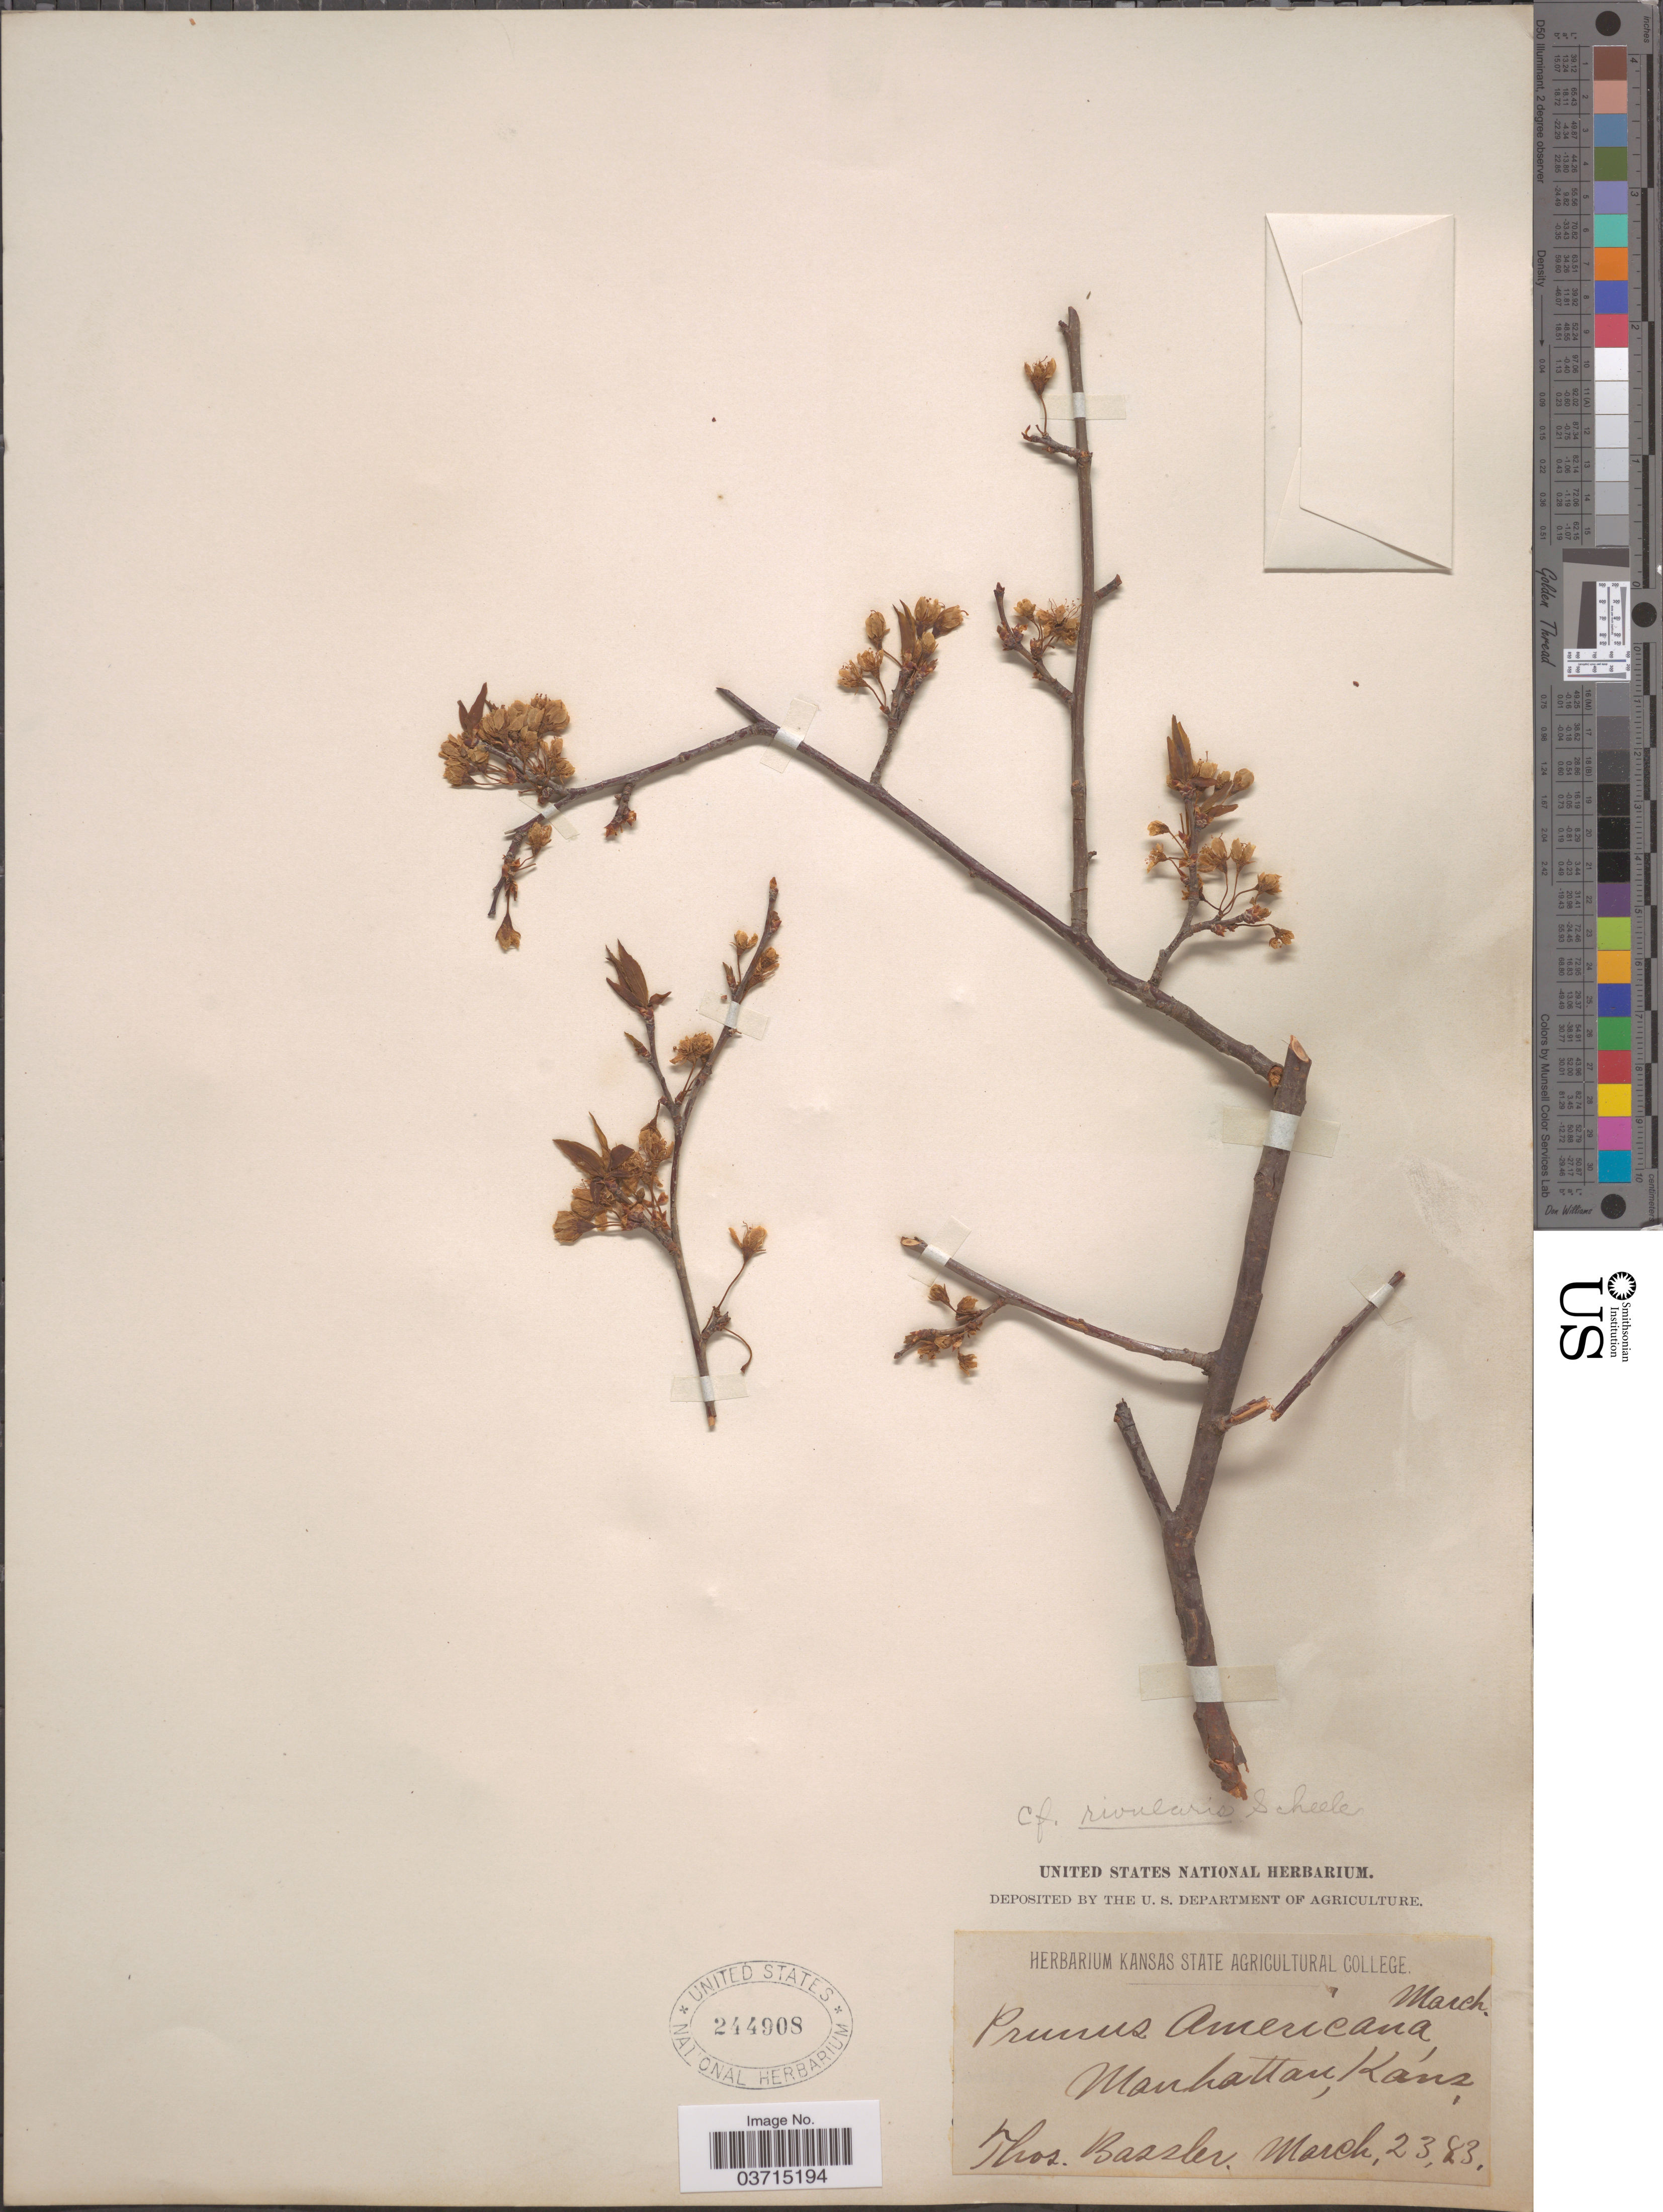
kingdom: Plantae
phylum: Tracheophyta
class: Magnoliopsida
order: Rosales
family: Rosaceae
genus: Prunus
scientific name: Prunus americana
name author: Marshall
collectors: T. Bassler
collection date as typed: Transcribed d/m/y: 23/3/83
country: United States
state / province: Kansas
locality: Manhattan.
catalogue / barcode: US 244908